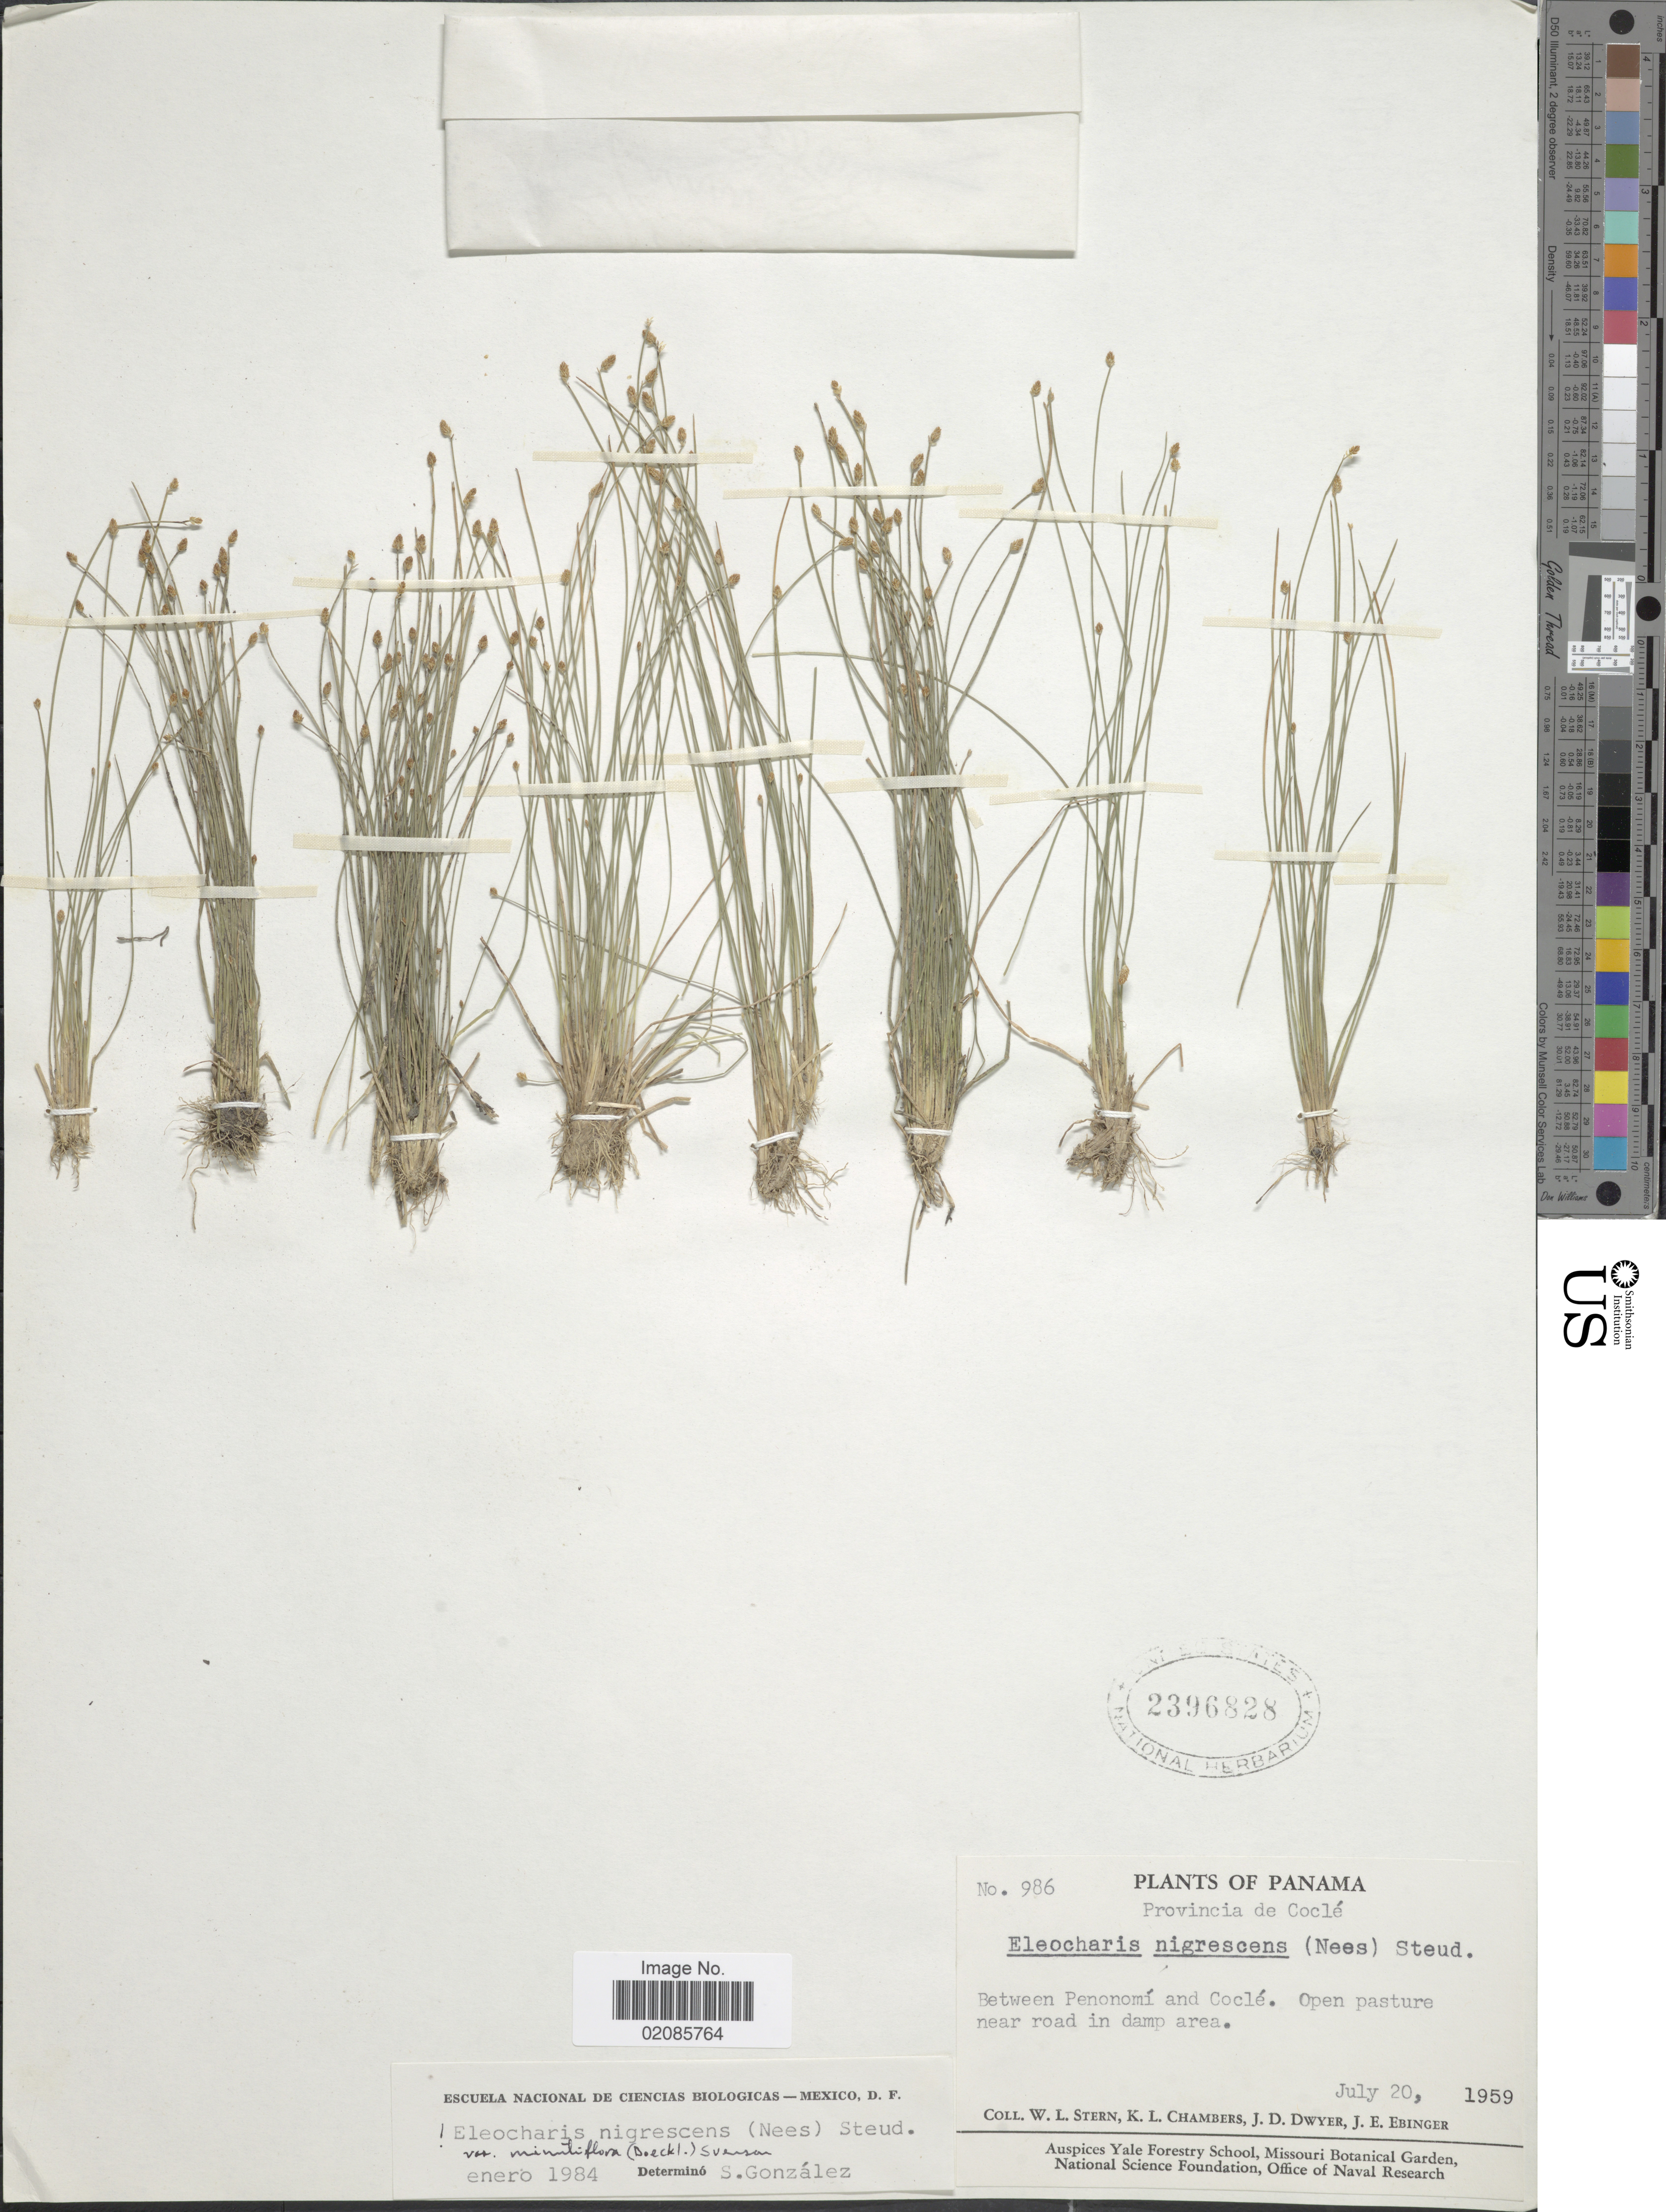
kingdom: Plantae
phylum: Tracheophyta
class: Liliopsida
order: Poales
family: Cyperaceae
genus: Eleocharis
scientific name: Eleocharis nigrescens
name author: (Nees) Kunth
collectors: W. L. Stern, K. Chambers, J. D. Dwyer & J. Ebinger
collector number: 986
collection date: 1959-07-20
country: Panama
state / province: Coclé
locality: Between Penonomi and Cocle, open pasture near road in damp area.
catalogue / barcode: US 2396828